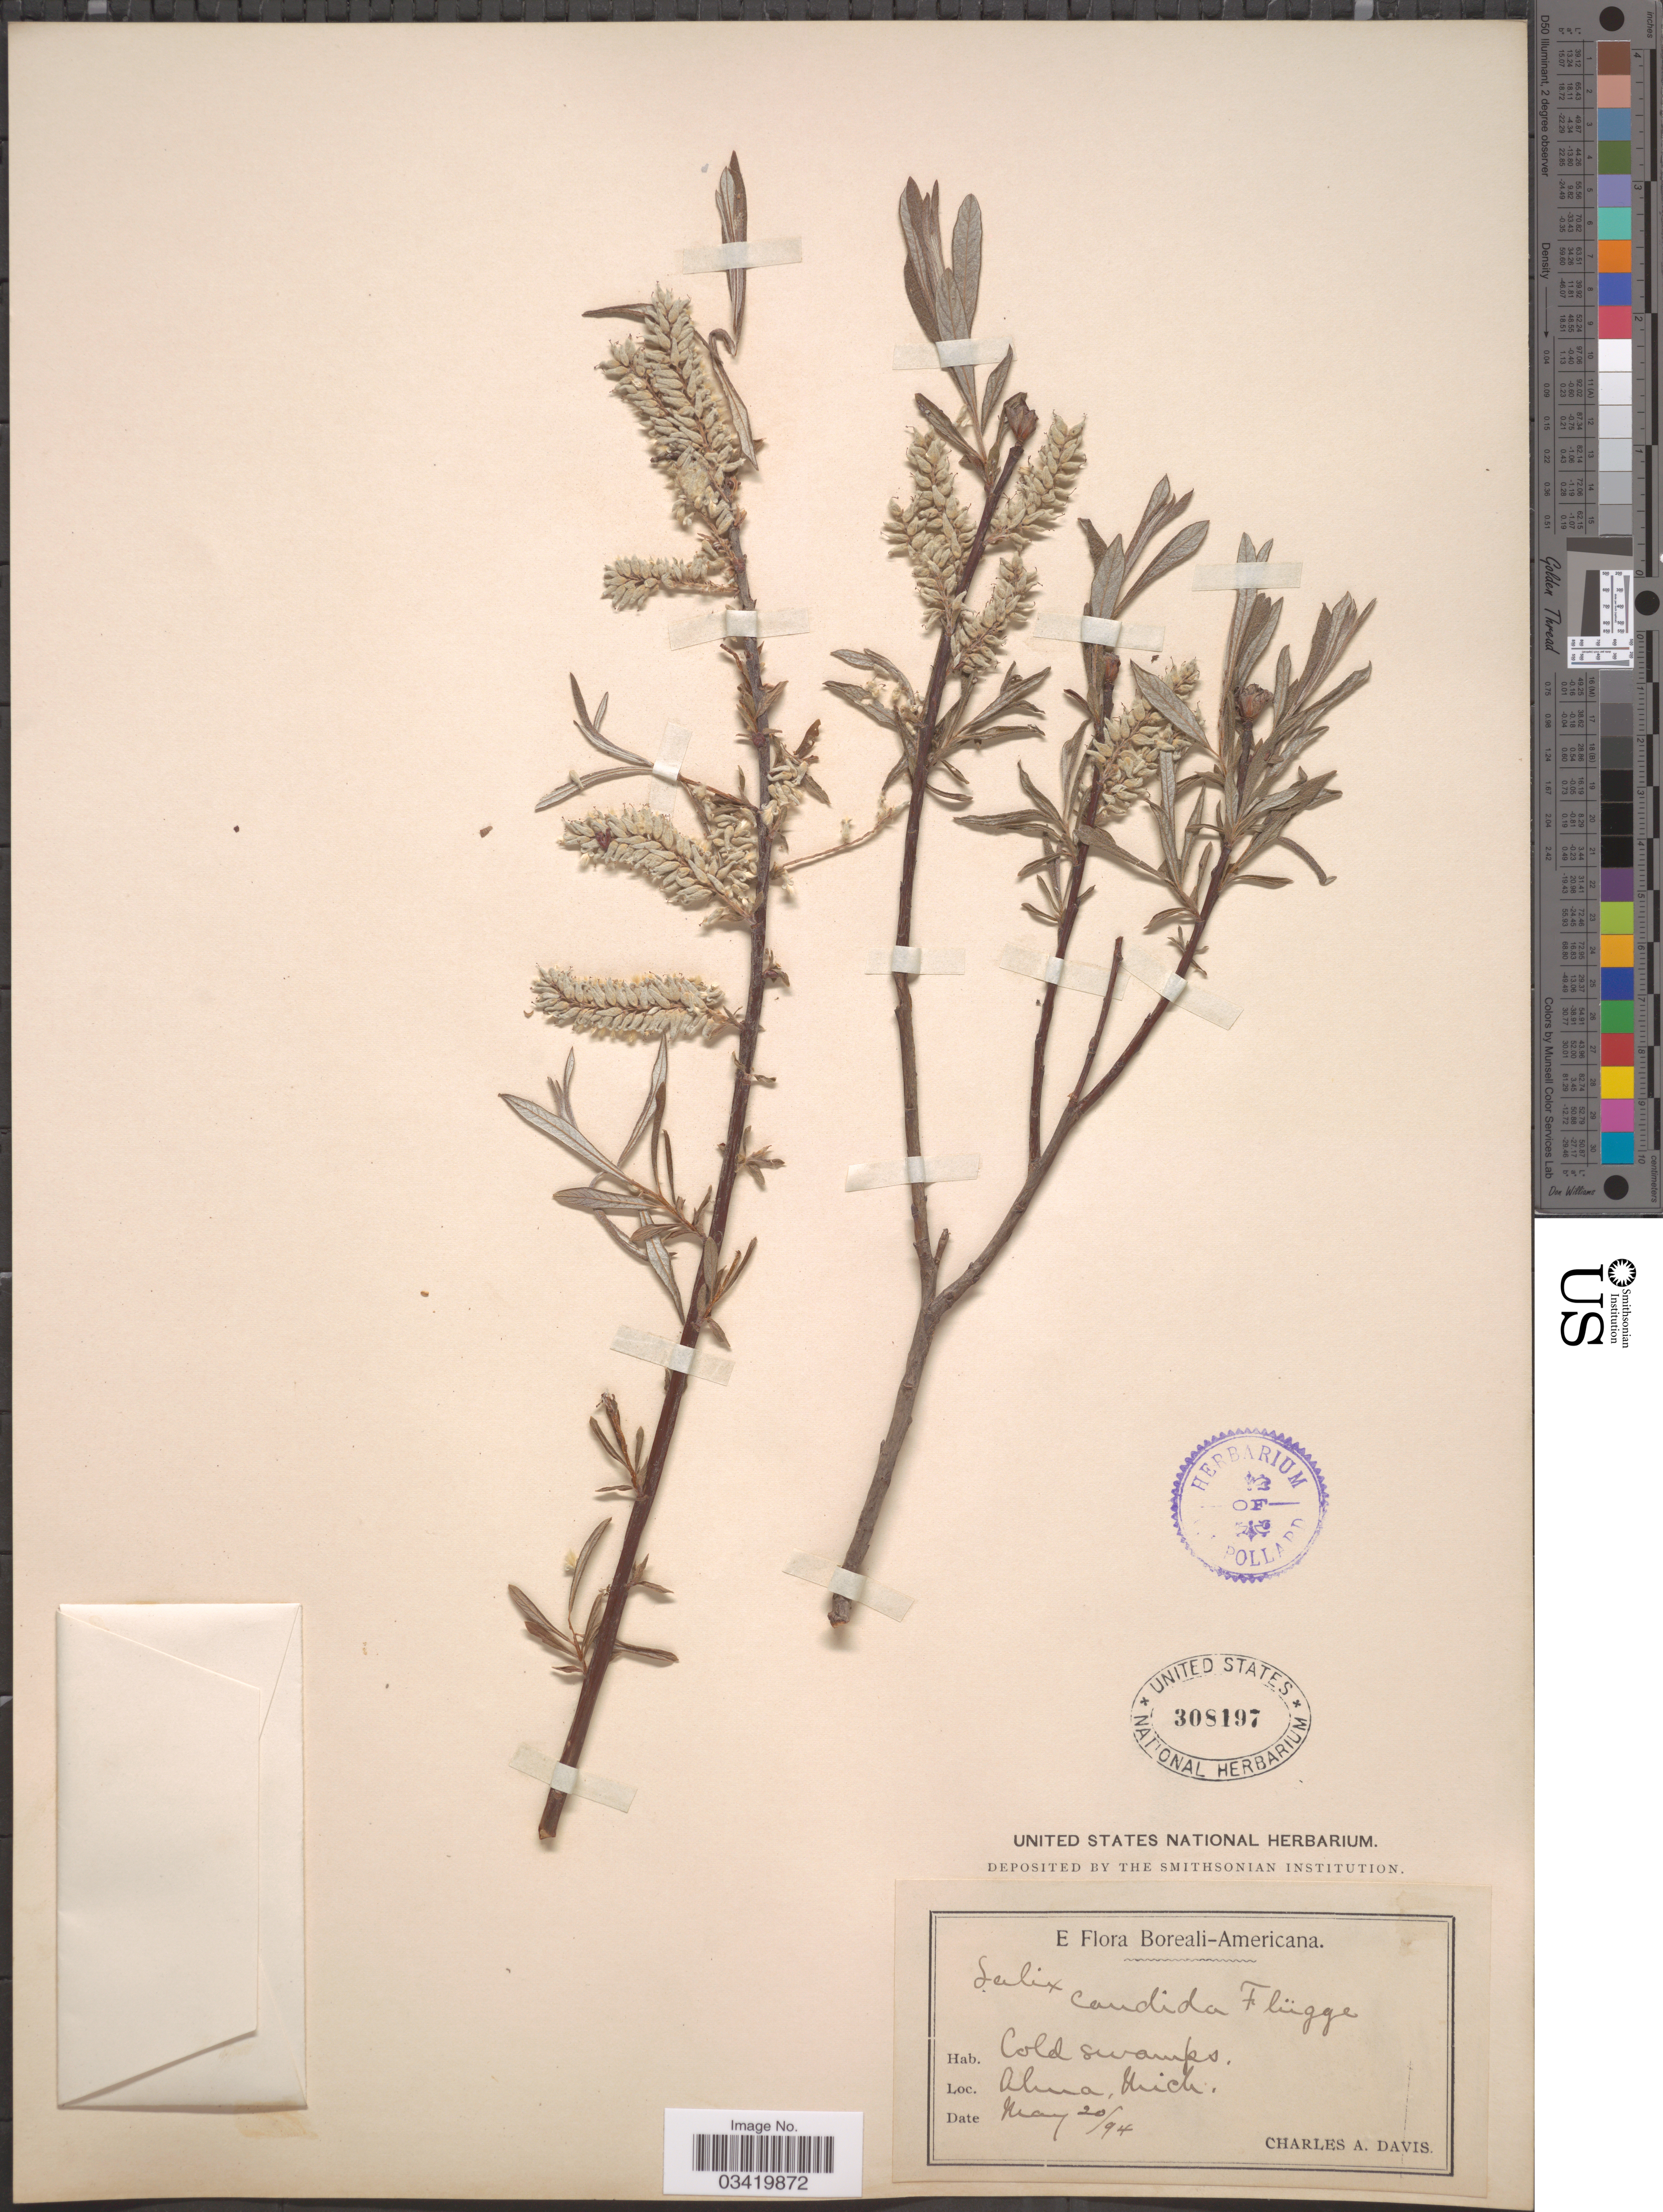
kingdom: Plantae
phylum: Tracheophyta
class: Magnoliopsida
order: Malpighiales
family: Salicaceae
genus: Salix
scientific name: Salix candida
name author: Flüggé ex Willd.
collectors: C. Davis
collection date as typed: Transcribed d/m/y: 20/5/94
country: United States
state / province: Michigan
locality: Boreali-Americana. Cold swamps. Alma.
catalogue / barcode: US 308197